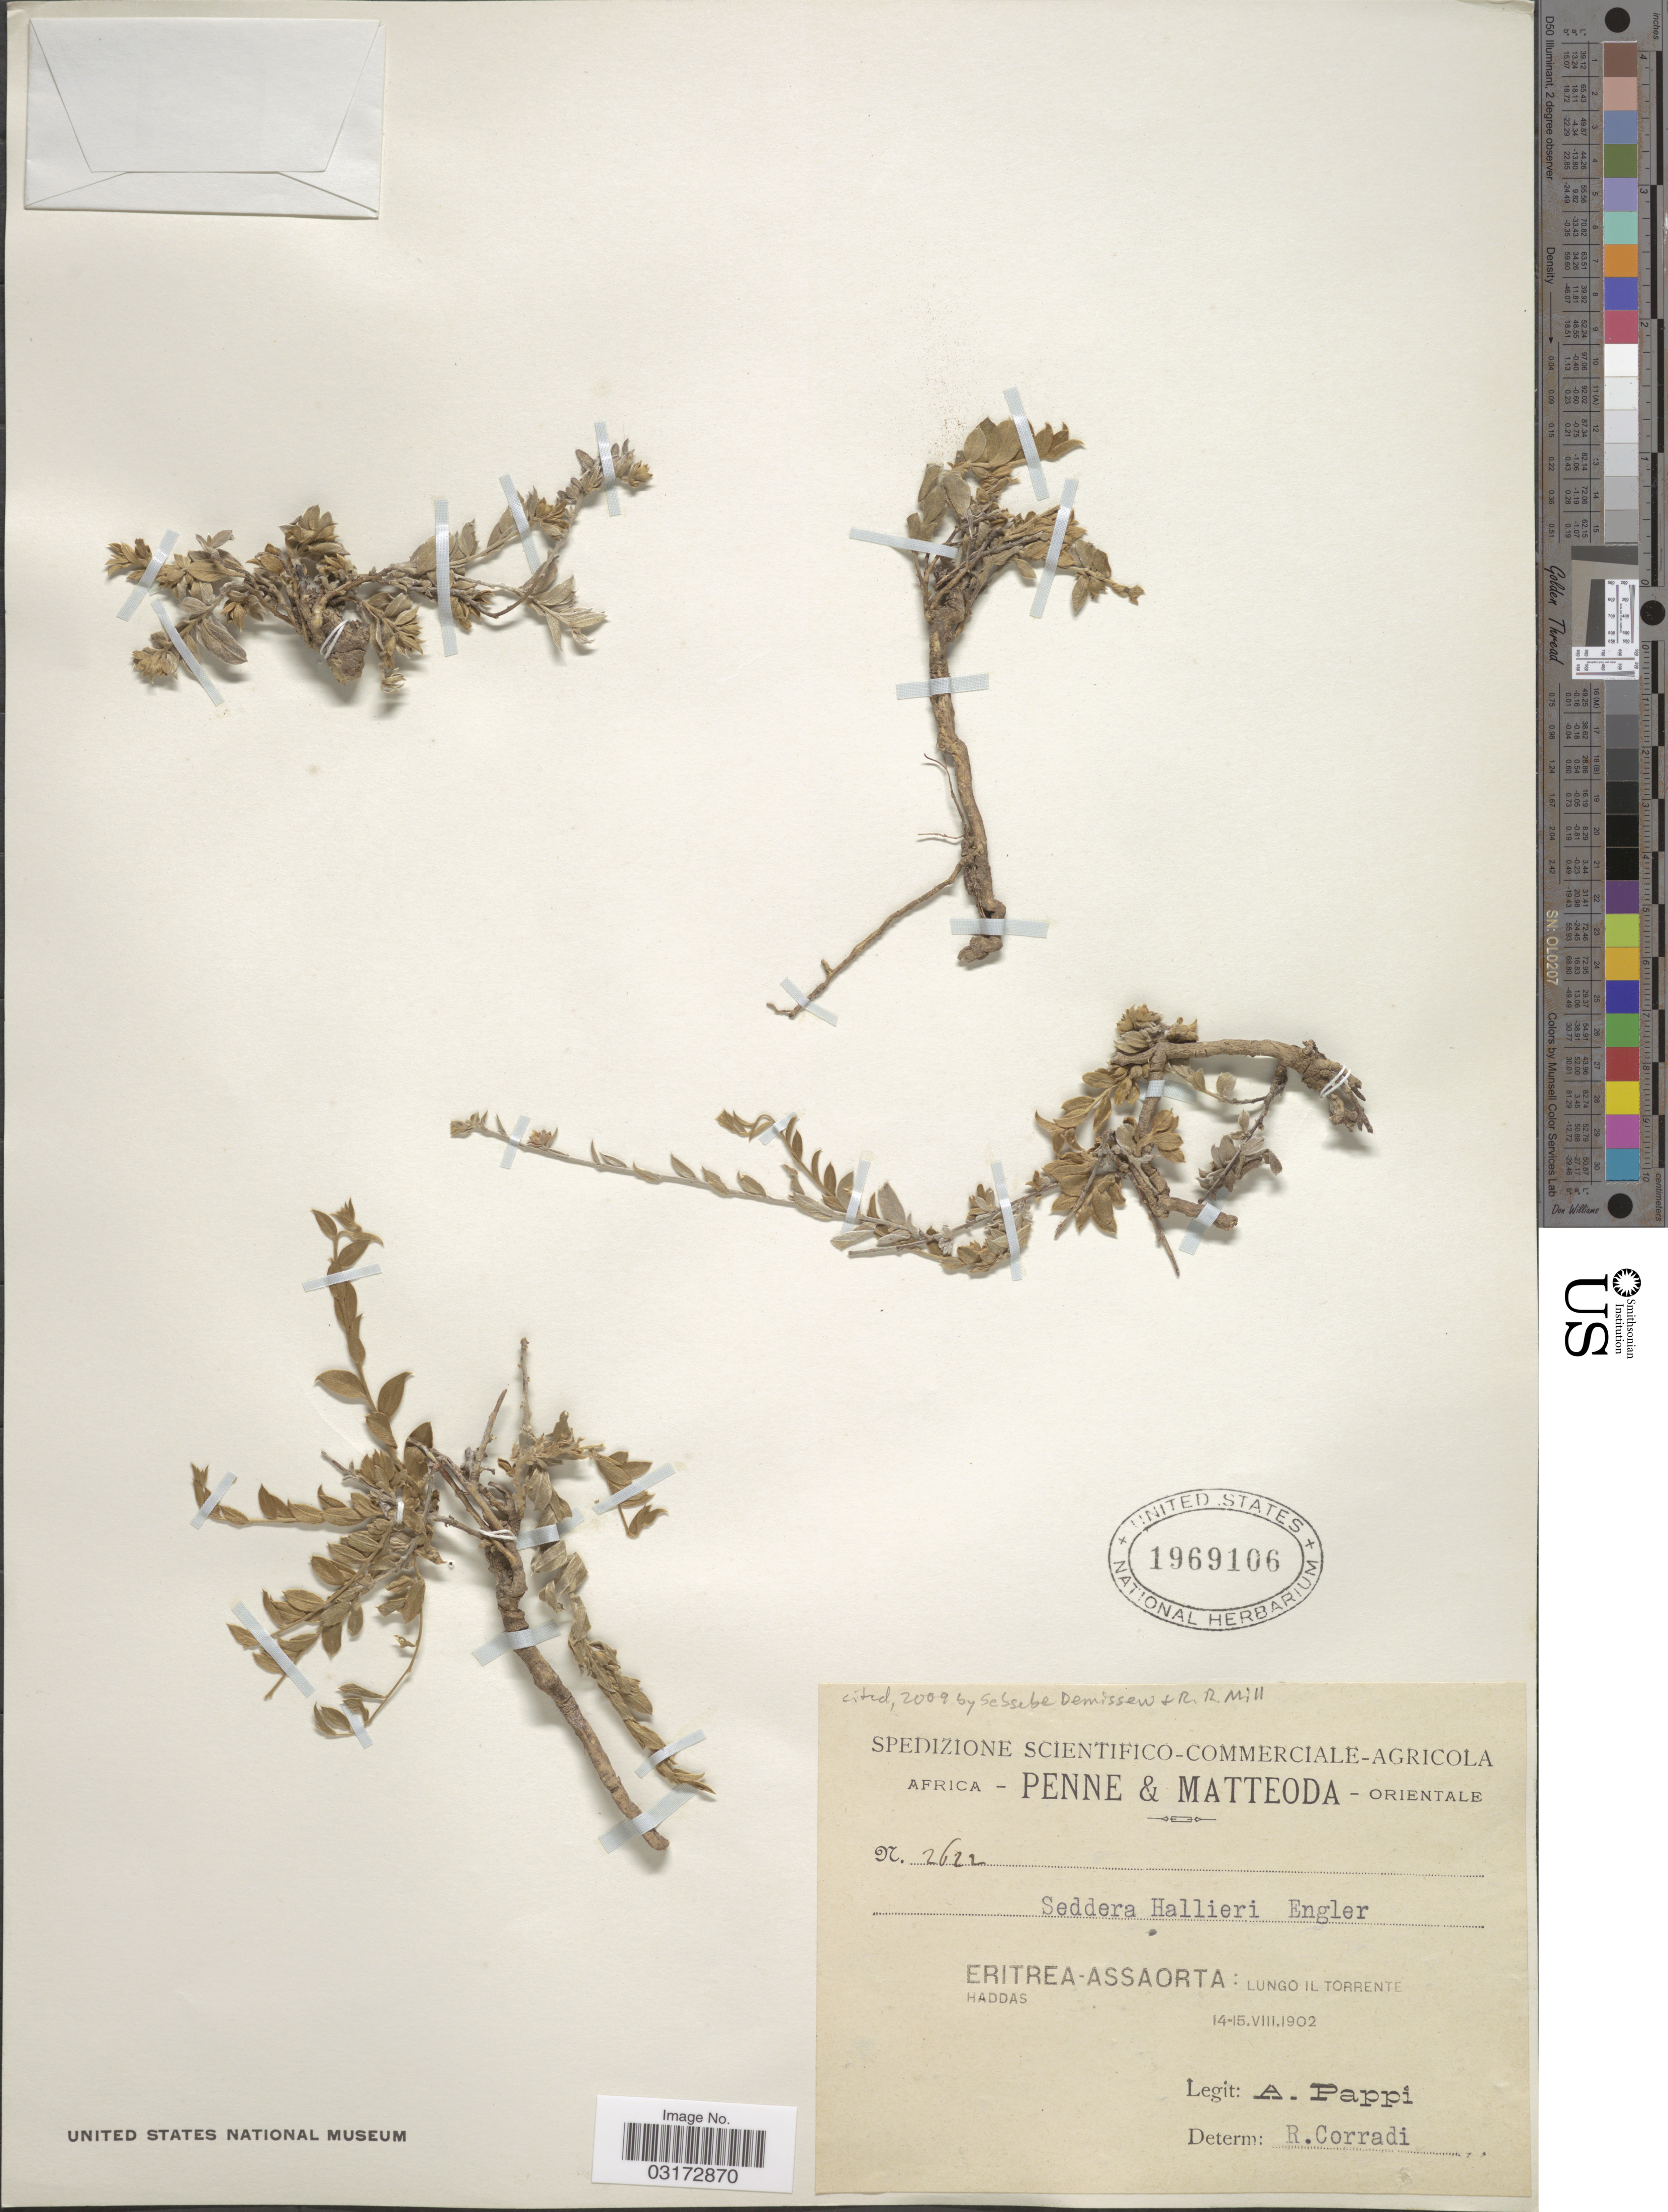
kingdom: Plantae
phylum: Tracheophyta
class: Magnoliopsida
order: Solanales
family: Convolvulaceae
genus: Seddera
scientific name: Seddera hallieri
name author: Engl. & Pilg.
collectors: A. Pappi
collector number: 2622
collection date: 1902-08-14/1902-08-15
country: Eritrea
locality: Eritrea-Assaorta: Lungo Il Torrente Haddas.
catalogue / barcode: US 1969106